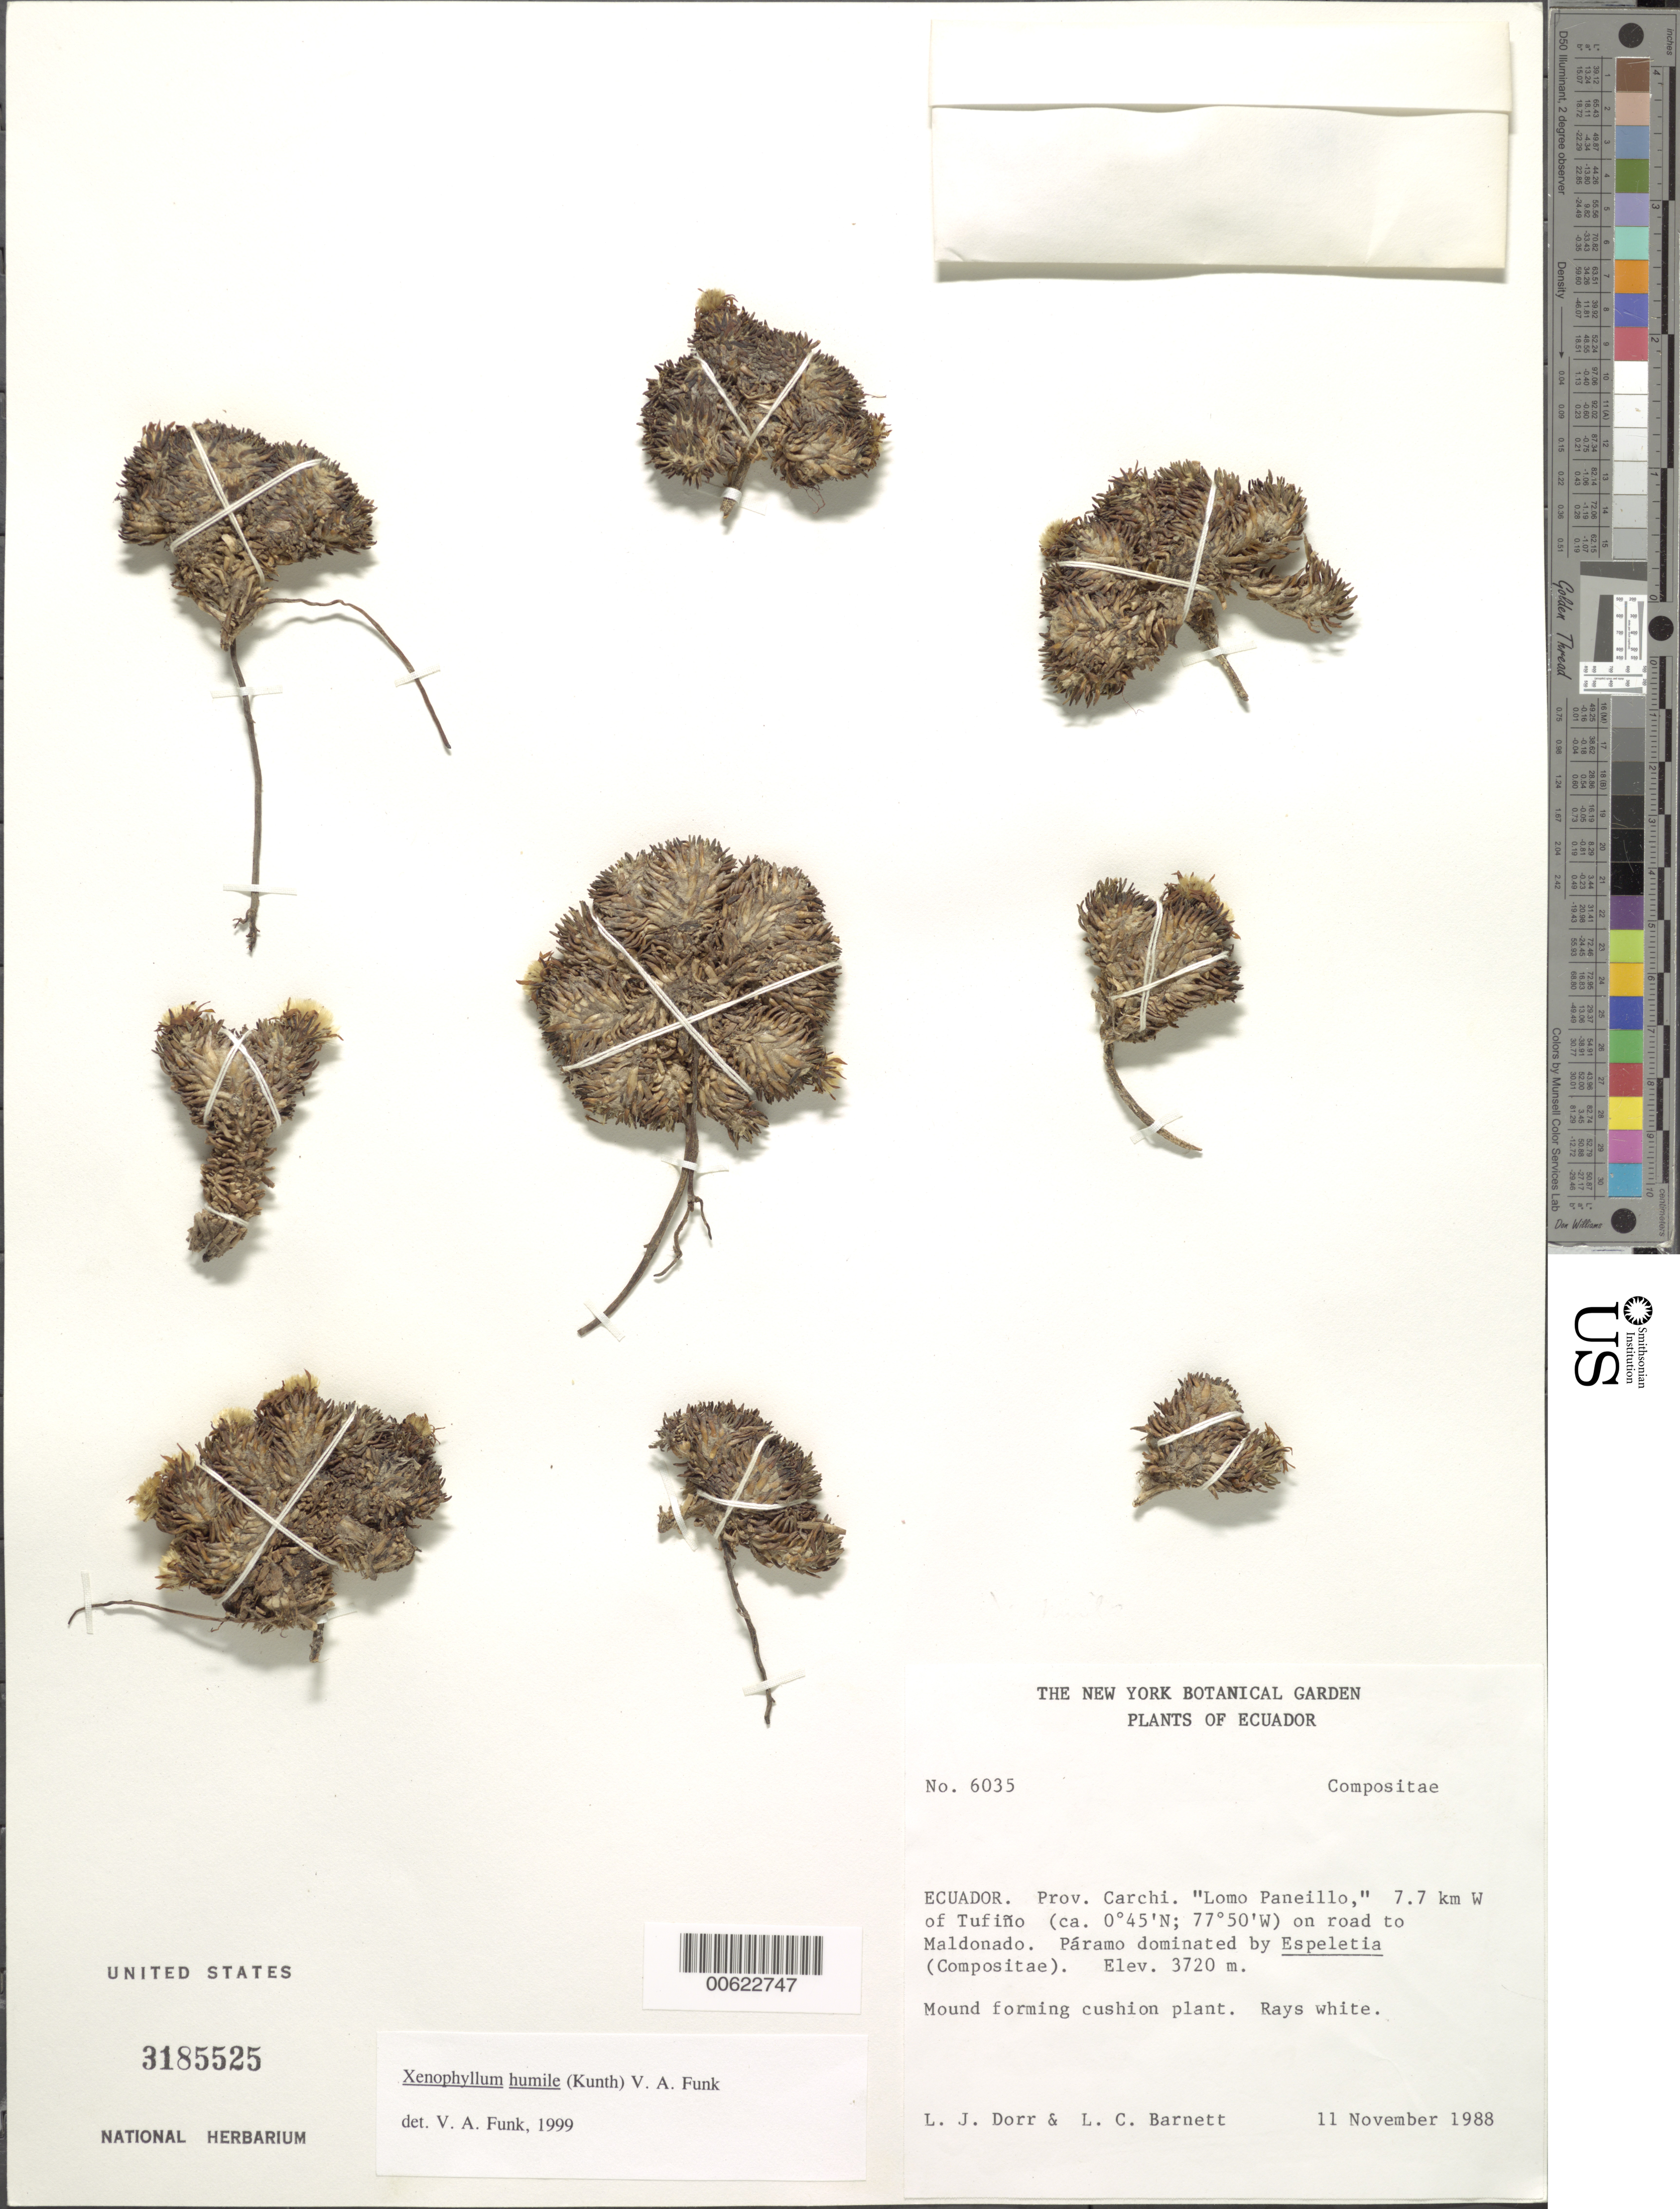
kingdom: Plantae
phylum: Tracheophyta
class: Magnoliopsida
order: Asterales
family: Asteraceae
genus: Xenophyllum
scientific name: Xenophyllum humile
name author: (Kunth) V.A. Funk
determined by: Funk, Vicki A., (BOT), Smithsonian Institution - National Museum of Natural History (UNITED STATES)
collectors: L. J. Dorr & L. C. Barnett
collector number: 6035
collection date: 1988-11-11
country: Ecuador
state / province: Carchi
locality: "Loma Paneillo," 7.7 km W of Tufino on the road to Maldonado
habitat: Paramo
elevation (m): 3720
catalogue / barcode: US 3185525